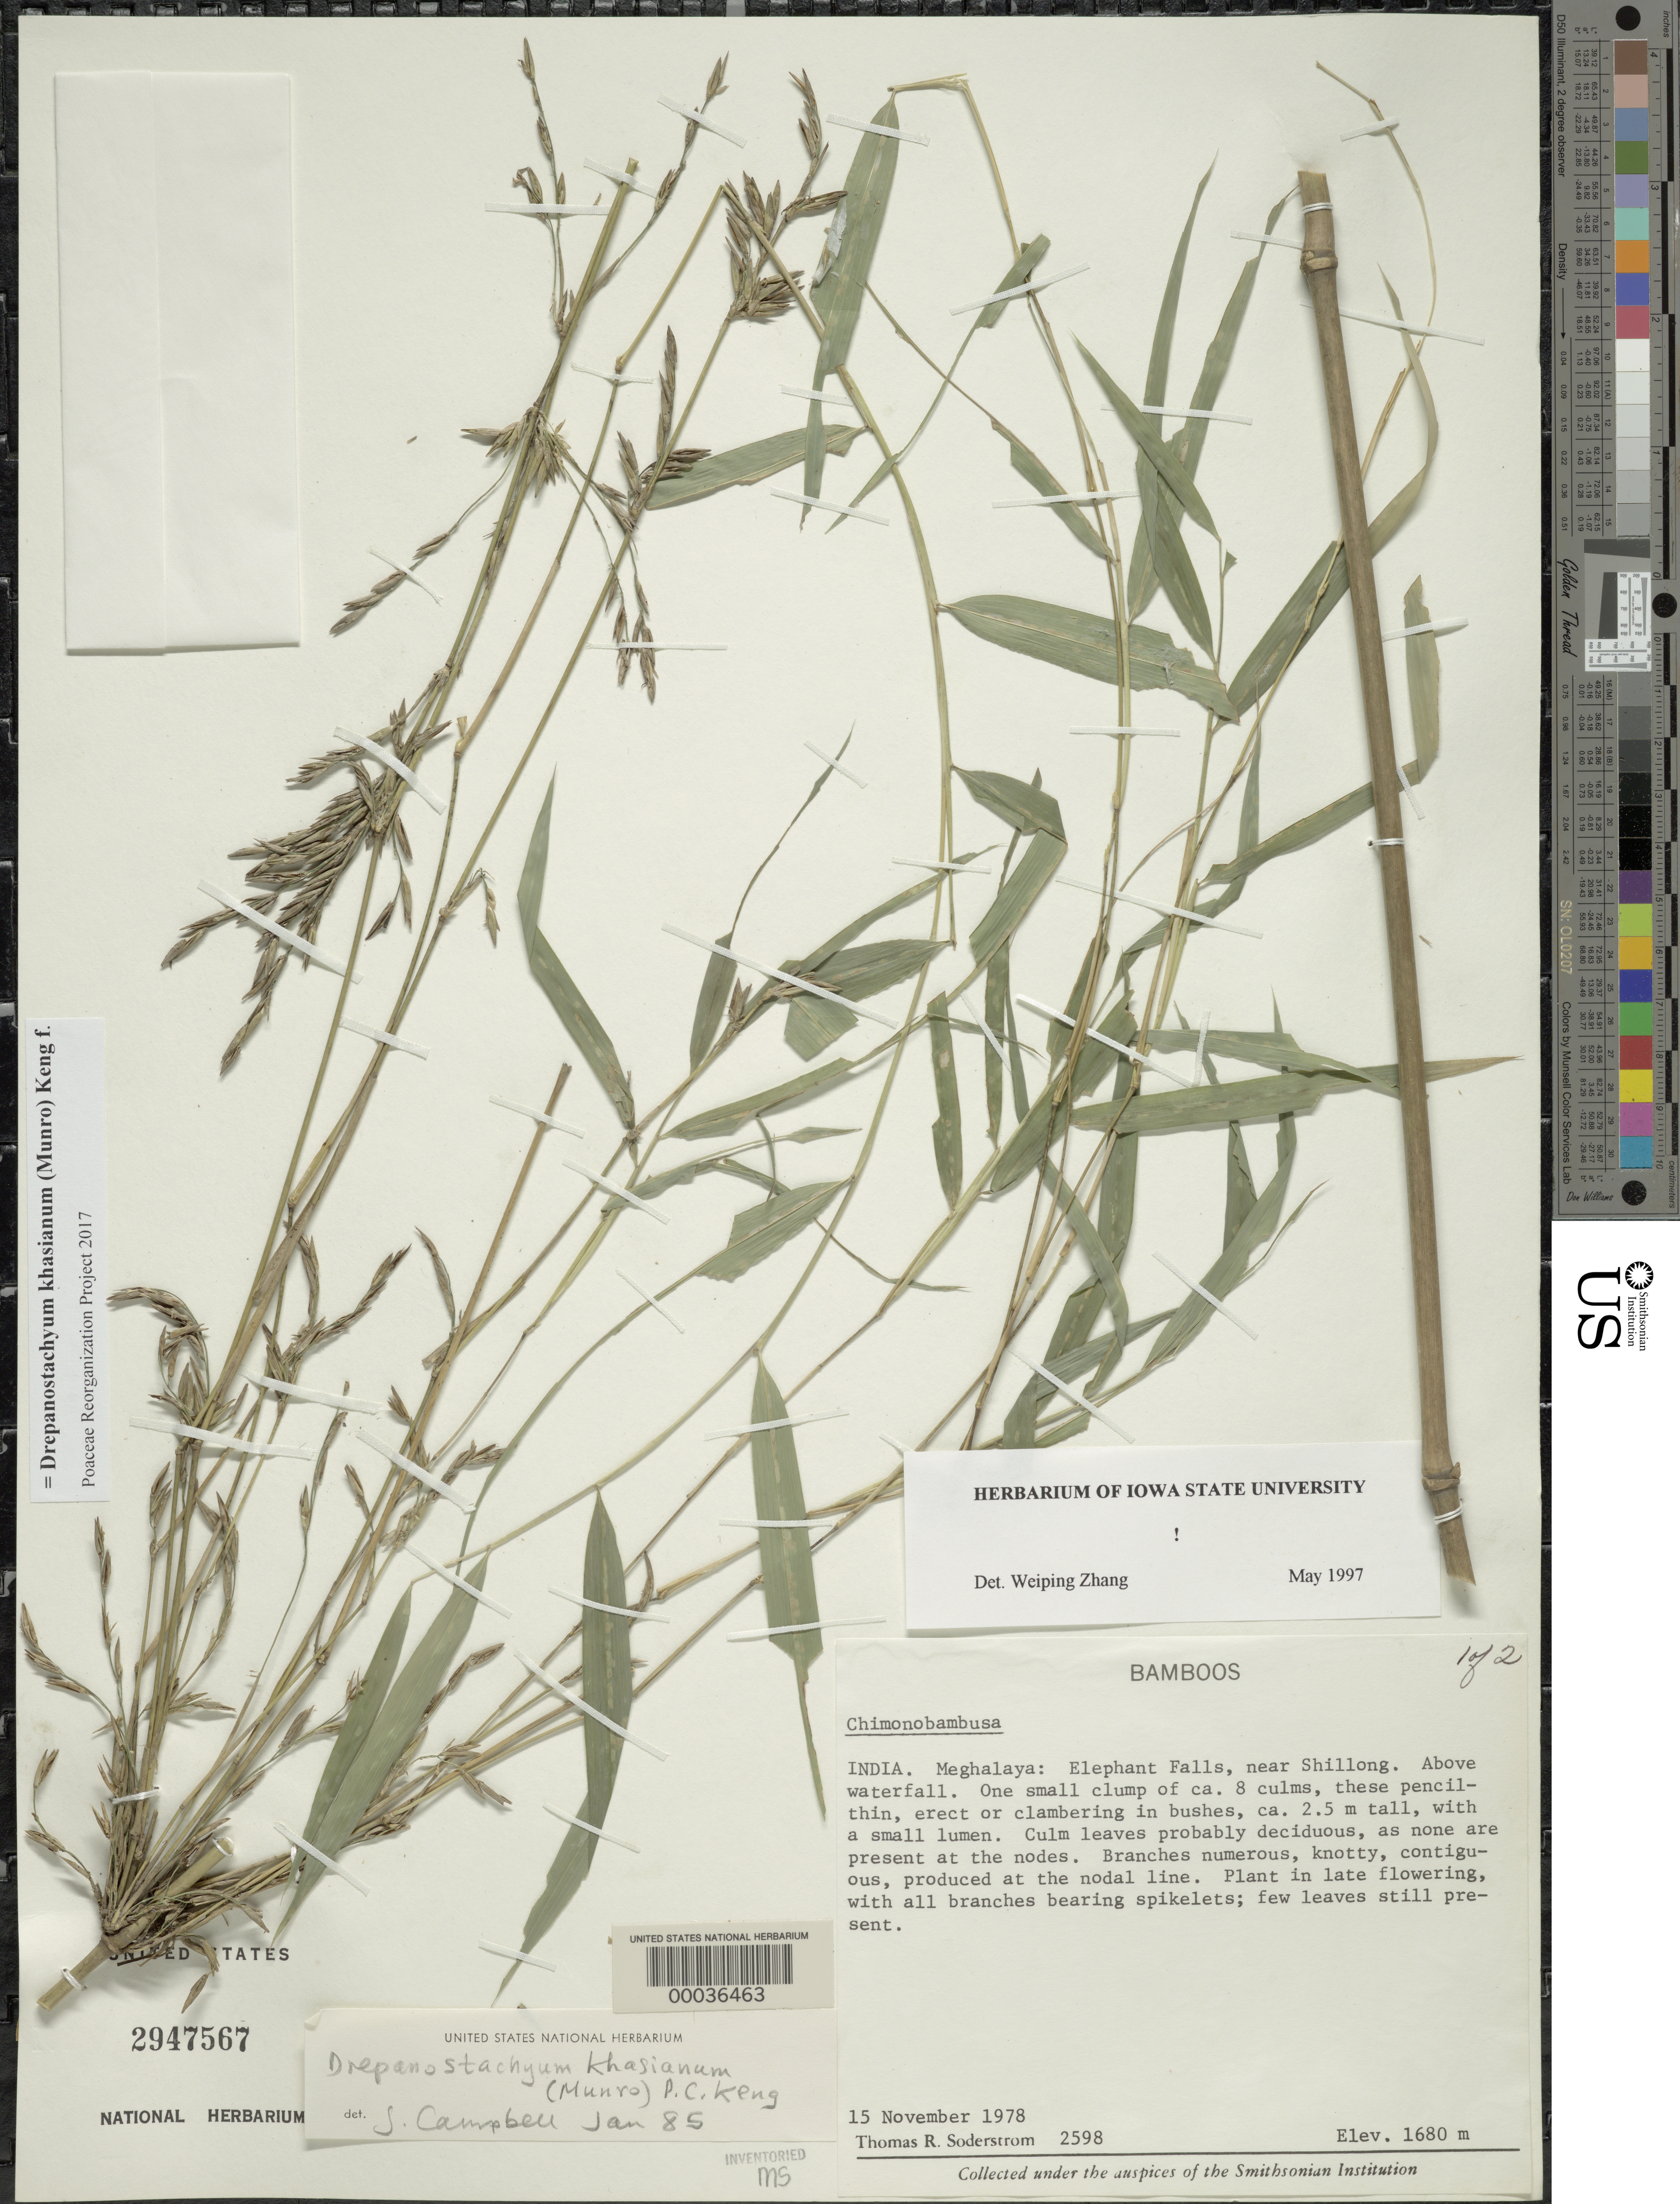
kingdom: Plantae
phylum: Tracheophyta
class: Liliopsida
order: Poales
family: Poaceae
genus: Drepanostachyum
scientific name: Drepanostachyum khasianum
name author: (Munro) Keng f.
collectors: T. R. Soderstrom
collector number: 2598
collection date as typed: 15 Nov 1978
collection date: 1978-11-15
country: India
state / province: Meghalaya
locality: Meghalaya, elephant falls, near shillong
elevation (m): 1680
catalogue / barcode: US 2947567